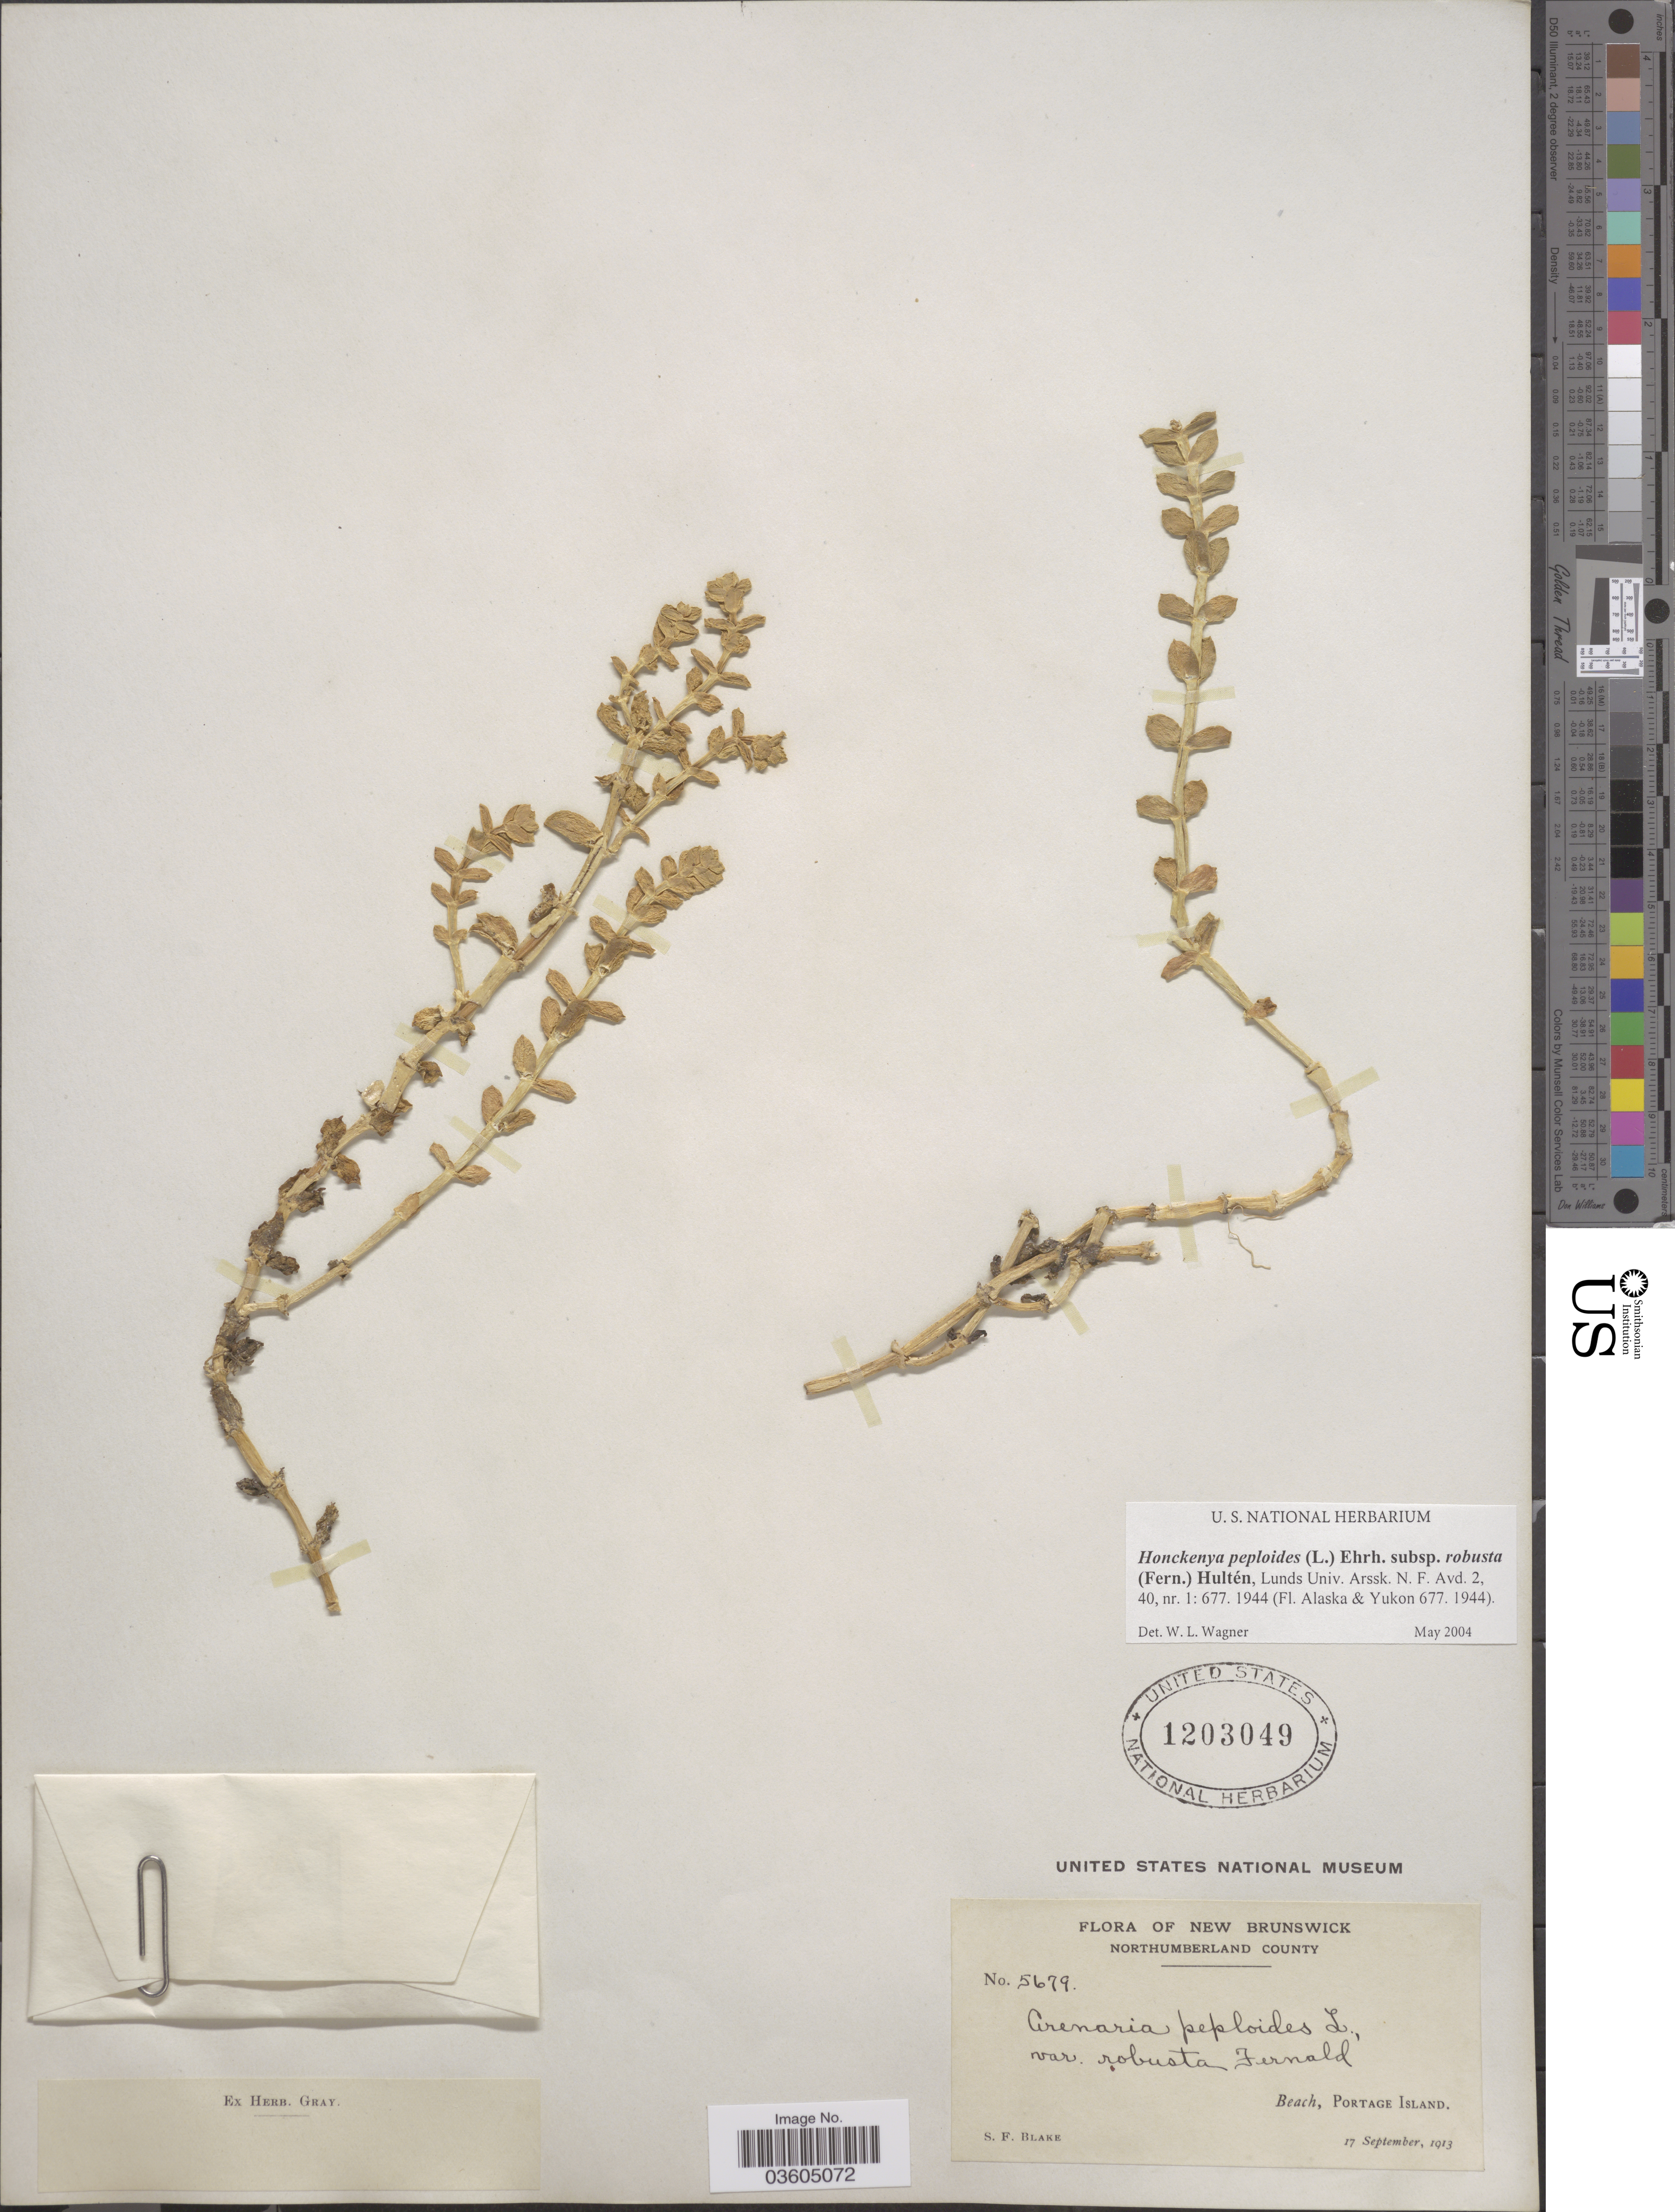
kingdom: Plantae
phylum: Tracheophyta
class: Magnoliopsida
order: Caryophyllales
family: Caryophyllaceae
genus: Honckenya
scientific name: Honckenya peploides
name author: (L.) Ehrh.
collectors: S. Blake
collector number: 5679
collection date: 1913-09-17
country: Canada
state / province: New Brunswick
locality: Northumberland County. Beach, Portage Island.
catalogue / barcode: US 1203049